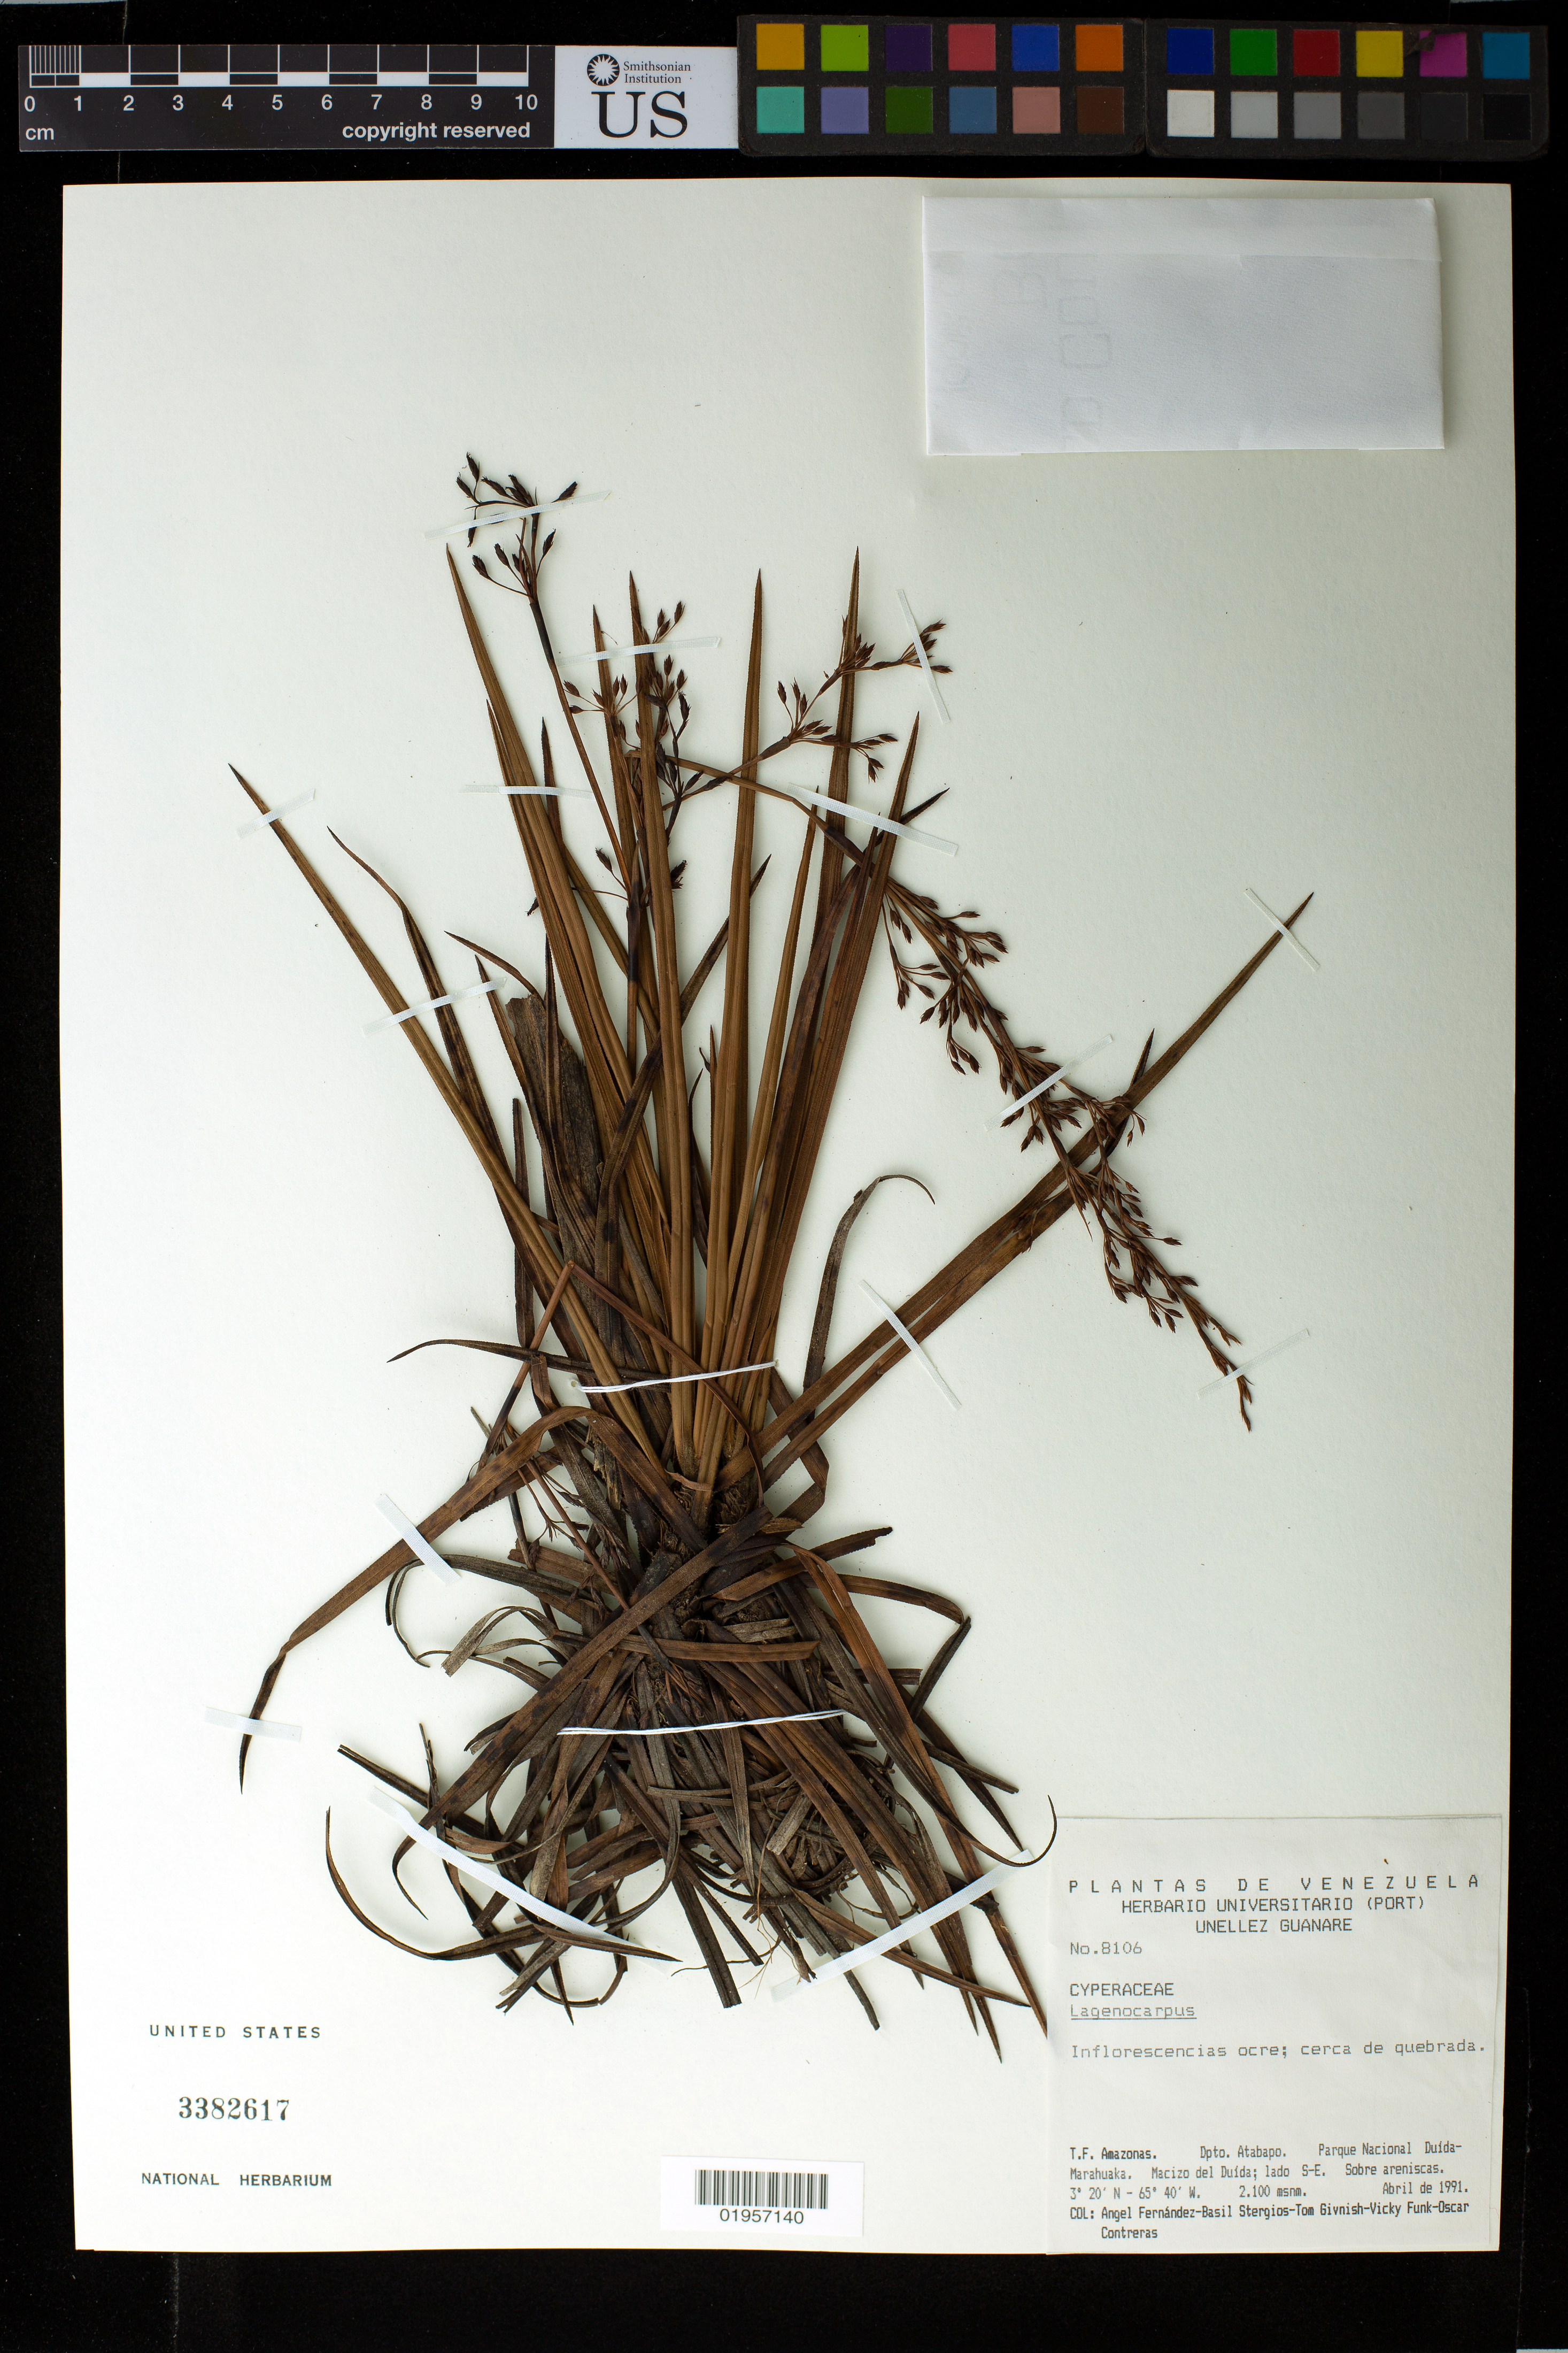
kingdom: Plantae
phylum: Tracheophyta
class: Liliopsida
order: Poales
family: Cyperaceae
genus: Didymiandrum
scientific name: Didymiandrum stellatum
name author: (Boeckeler) Gilly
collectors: A. Fernández, B. G. Stergios, T. J. Givnish, V. Funk & O. Contreras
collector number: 8106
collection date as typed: Apr-91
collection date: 1991-04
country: Venezuela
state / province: Amazonas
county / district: Atabapo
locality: Parque Nacional Duída-Marahuaka, Macizo del Duída, lado SE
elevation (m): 2100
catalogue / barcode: US 3382617